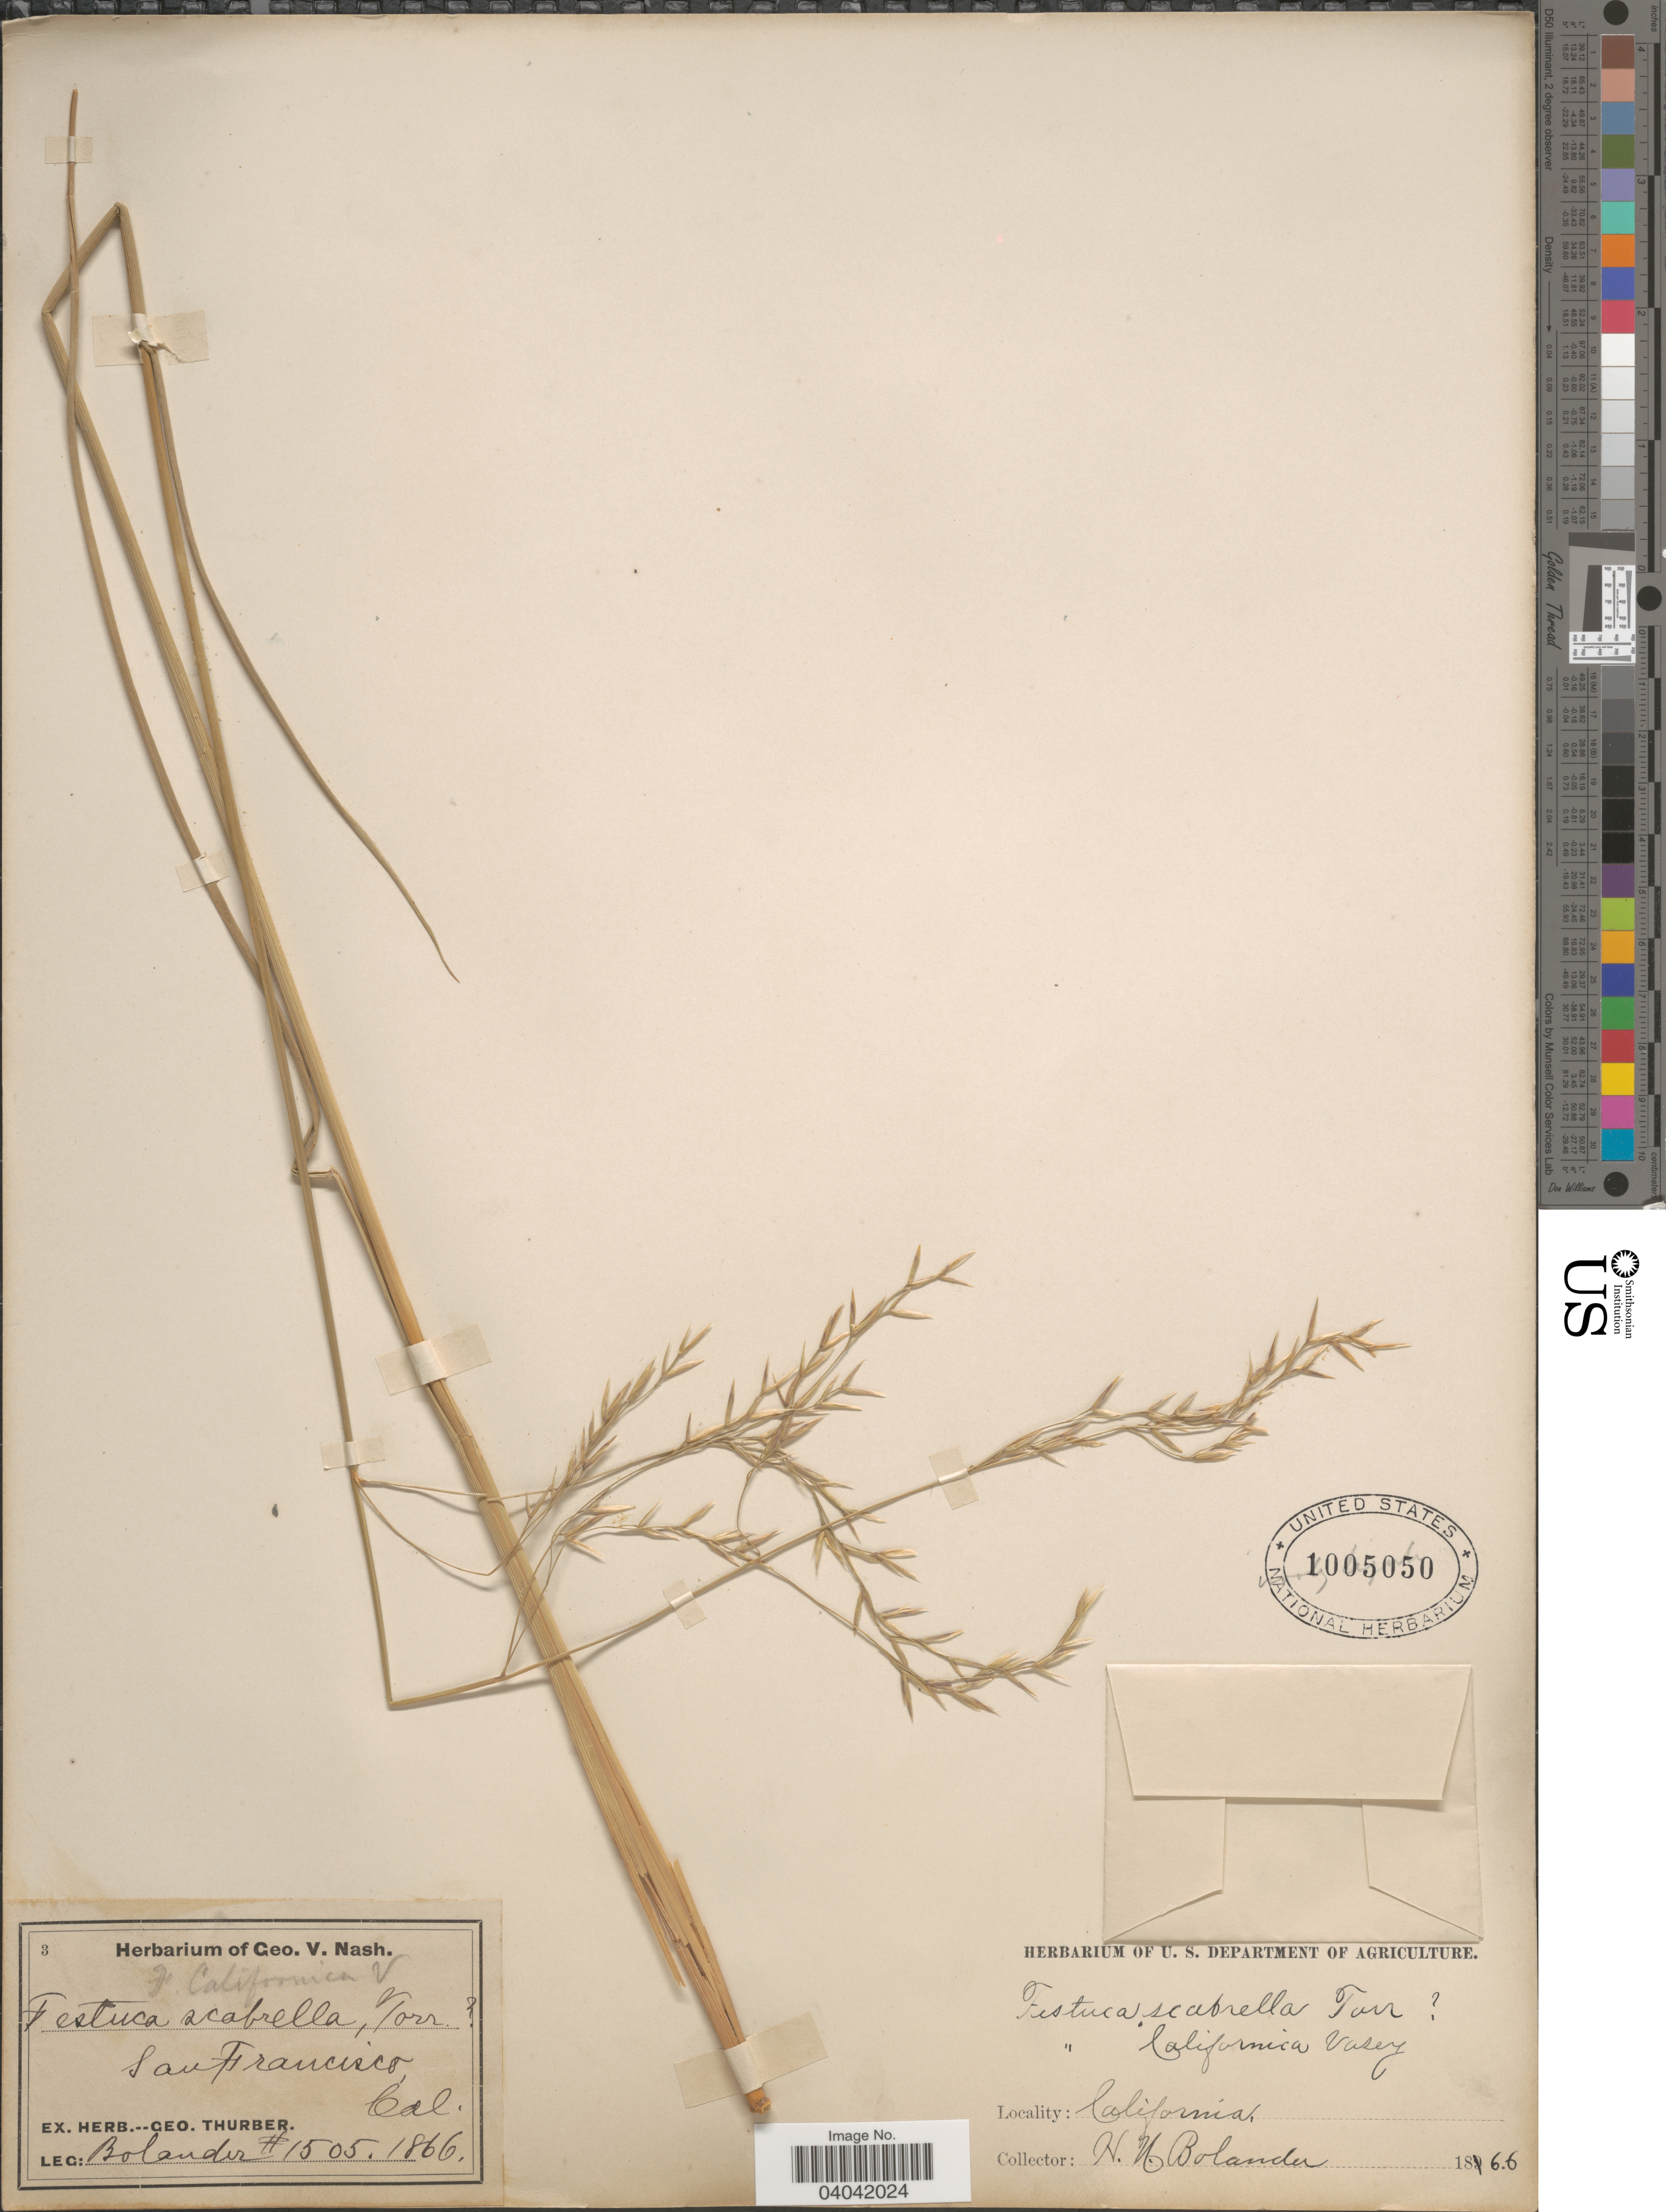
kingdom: Plantae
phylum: Tracheophyta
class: Liliopsida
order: Poales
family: Poaceae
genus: Festuca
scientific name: Festuca californica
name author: Vasey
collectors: H. Bolander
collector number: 1505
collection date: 1866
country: United States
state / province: California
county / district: San Francisco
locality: San Francisco.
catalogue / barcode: US 1005050